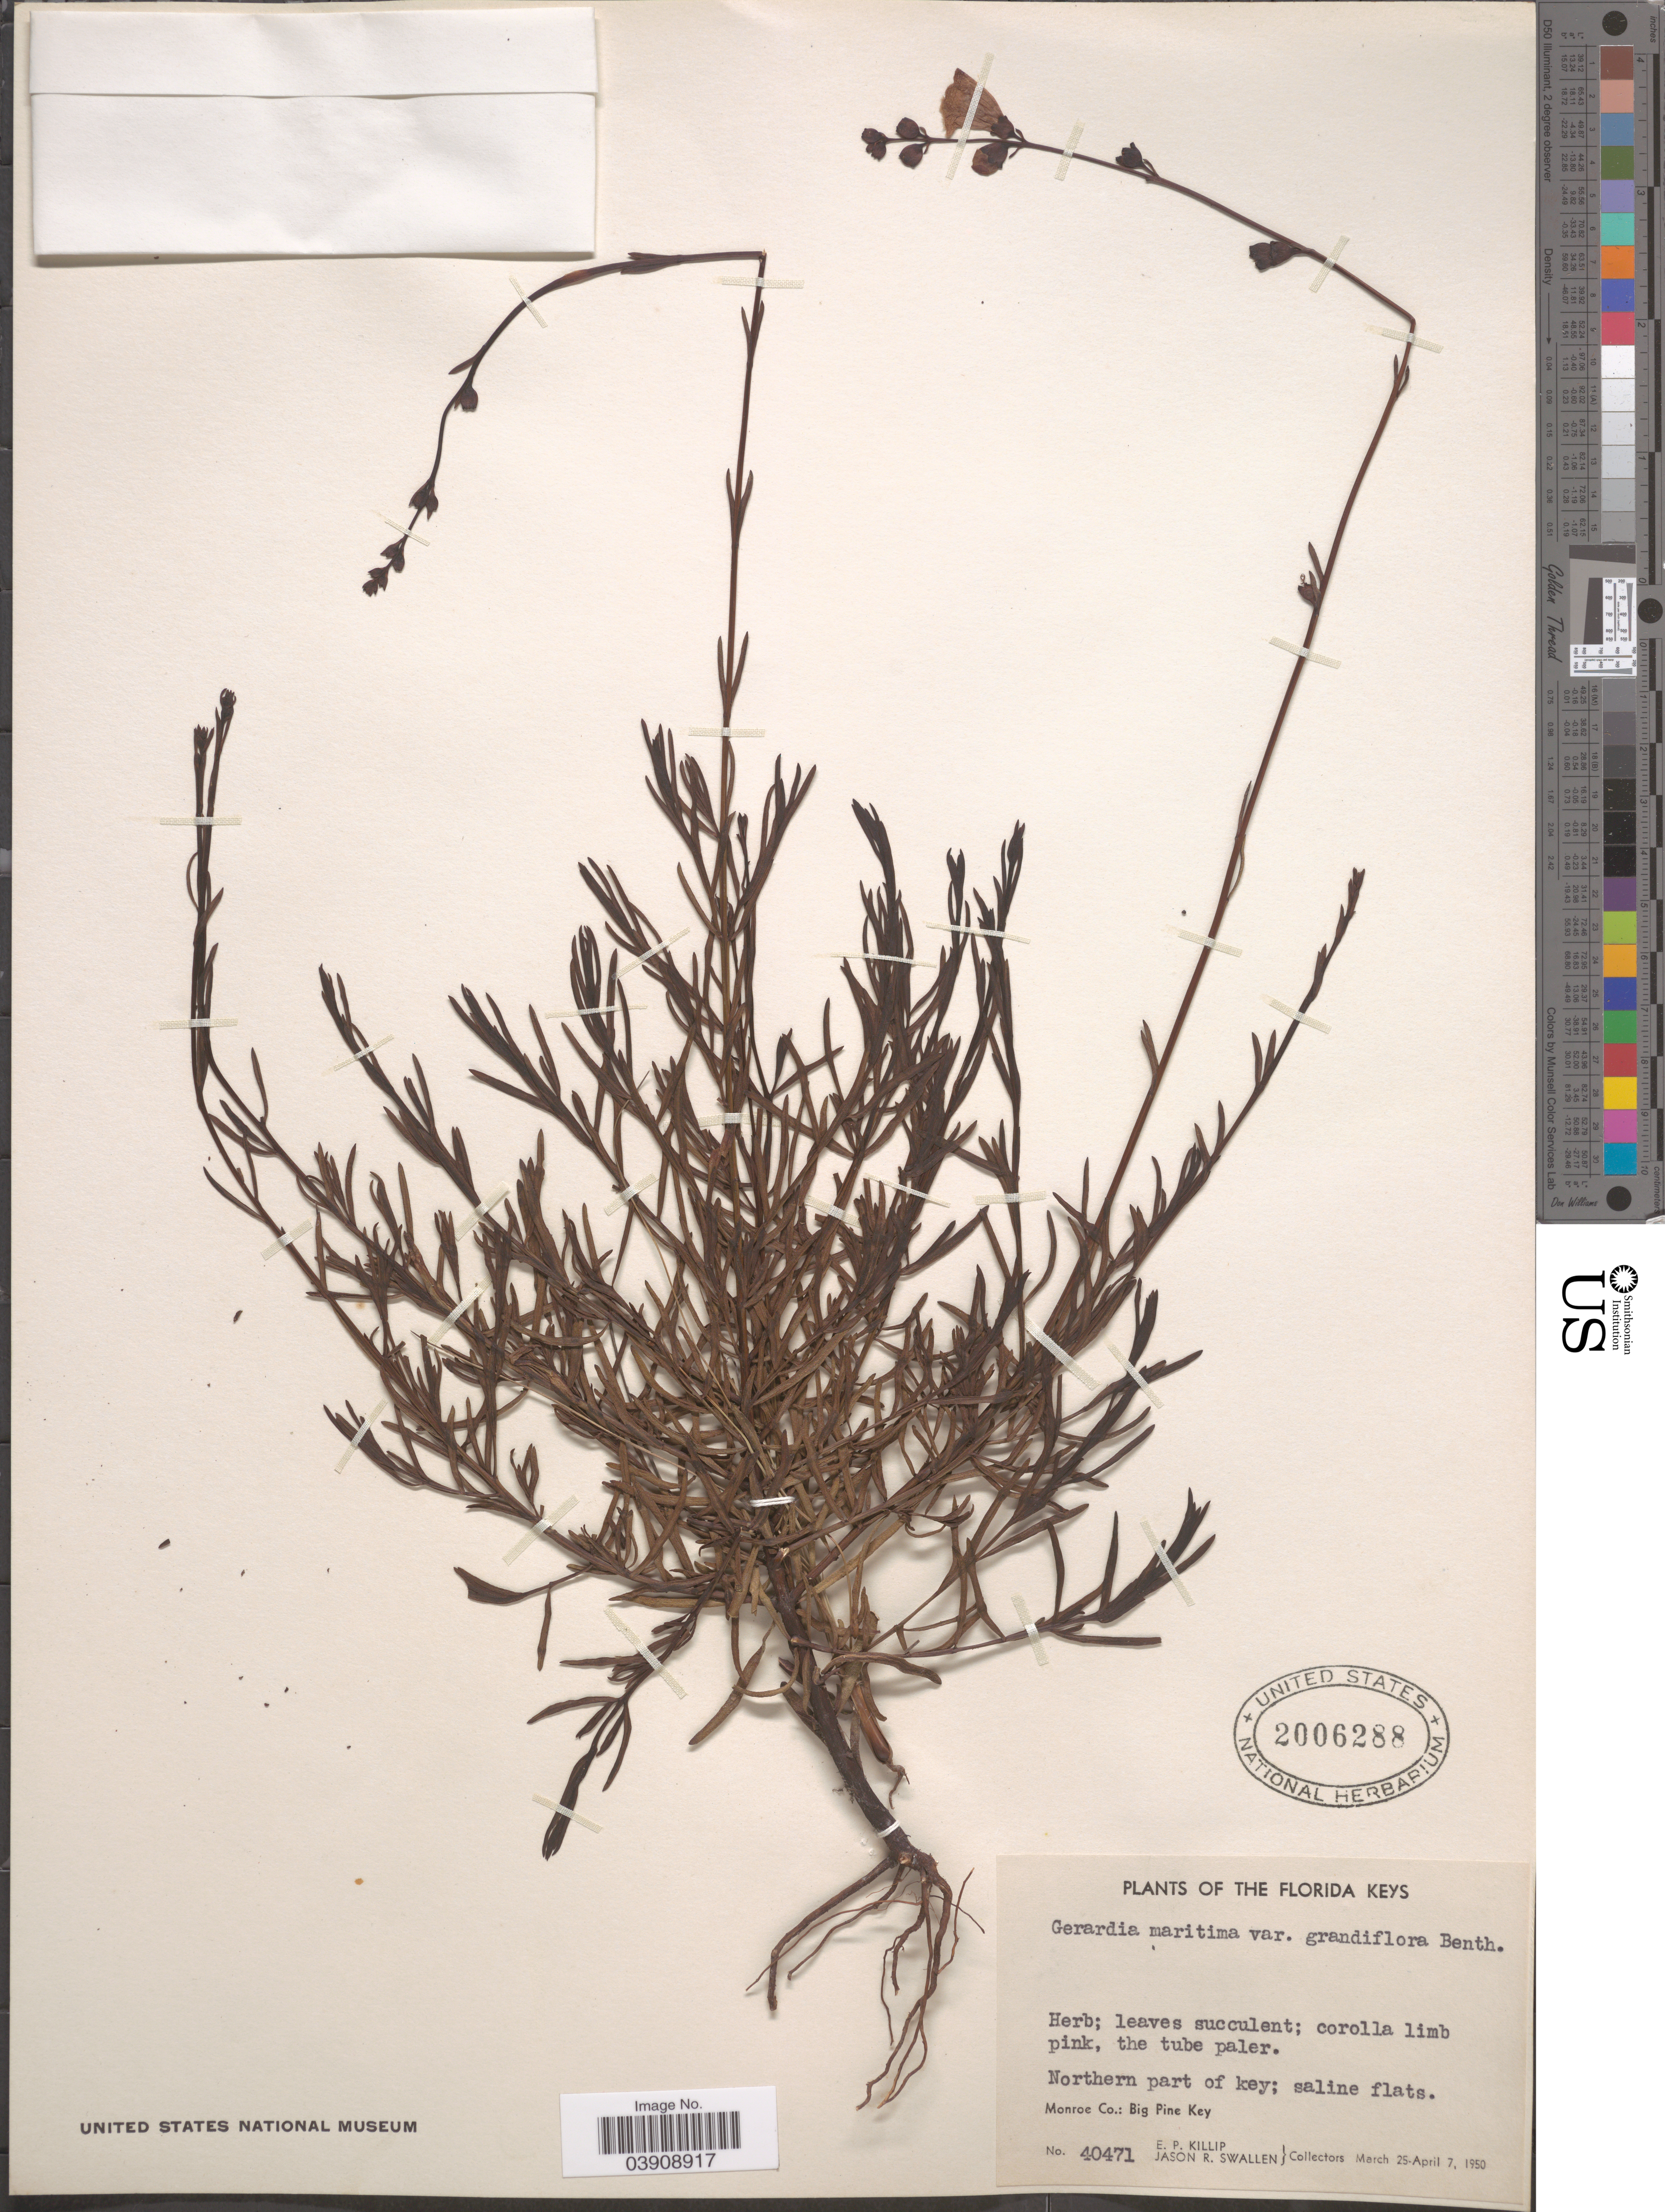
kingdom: Plantae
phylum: Tracheophyta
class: Magnoliopsida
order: Lamiales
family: Orobanchaceae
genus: Gerardia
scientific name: Gerardia maritima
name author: Raf.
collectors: E. P. Killip & J. R. Swallen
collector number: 40471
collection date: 1950-03-25/1950-04-07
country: United States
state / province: Florida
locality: The Florida Keys. Northern part of key. Monroe Co.: Big Pine Key.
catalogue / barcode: US 2006288